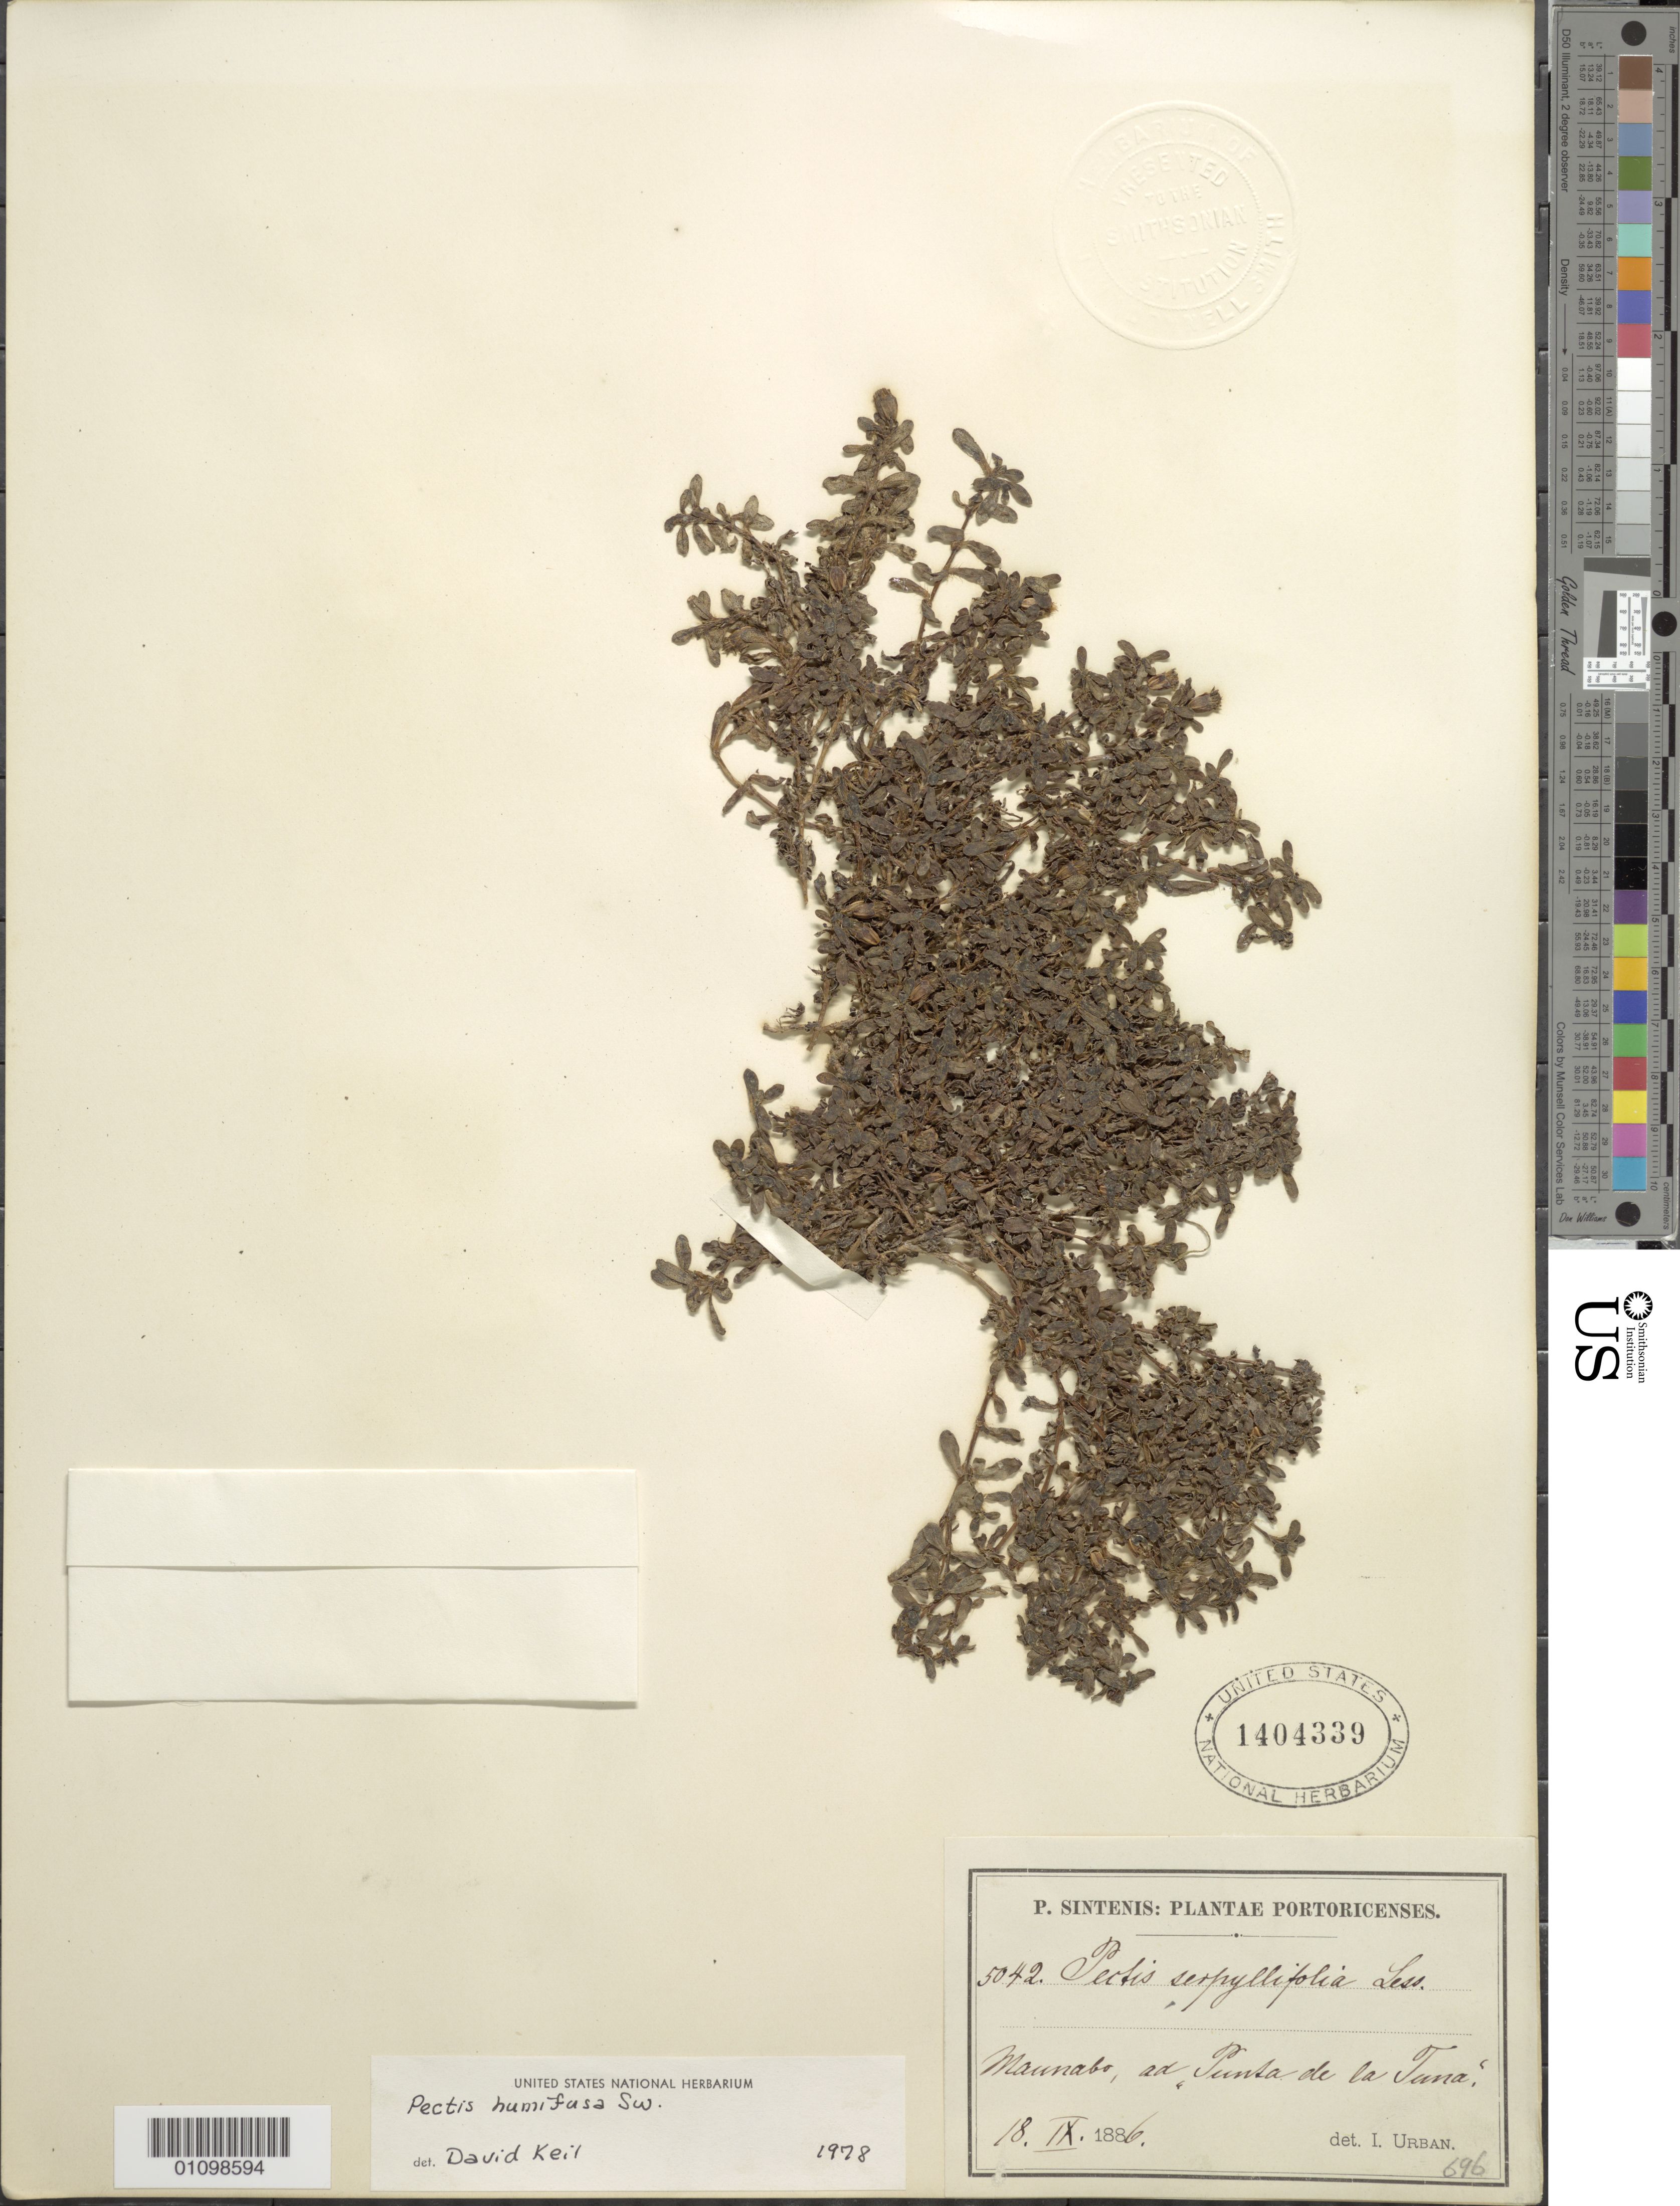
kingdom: Plantae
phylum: Tracheophyta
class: Magnoliopsida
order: Asterales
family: Asteraceae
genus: Pectis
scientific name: Pectis humifusa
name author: Sw.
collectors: P. Sintenis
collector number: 5042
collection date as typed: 18 Sep 1886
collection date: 1886-09-18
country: Puerto Rico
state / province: Maunabo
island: Puerto Rico I.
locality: Maunabo, ad Tunda de la Tuna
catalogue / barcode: US 1404339